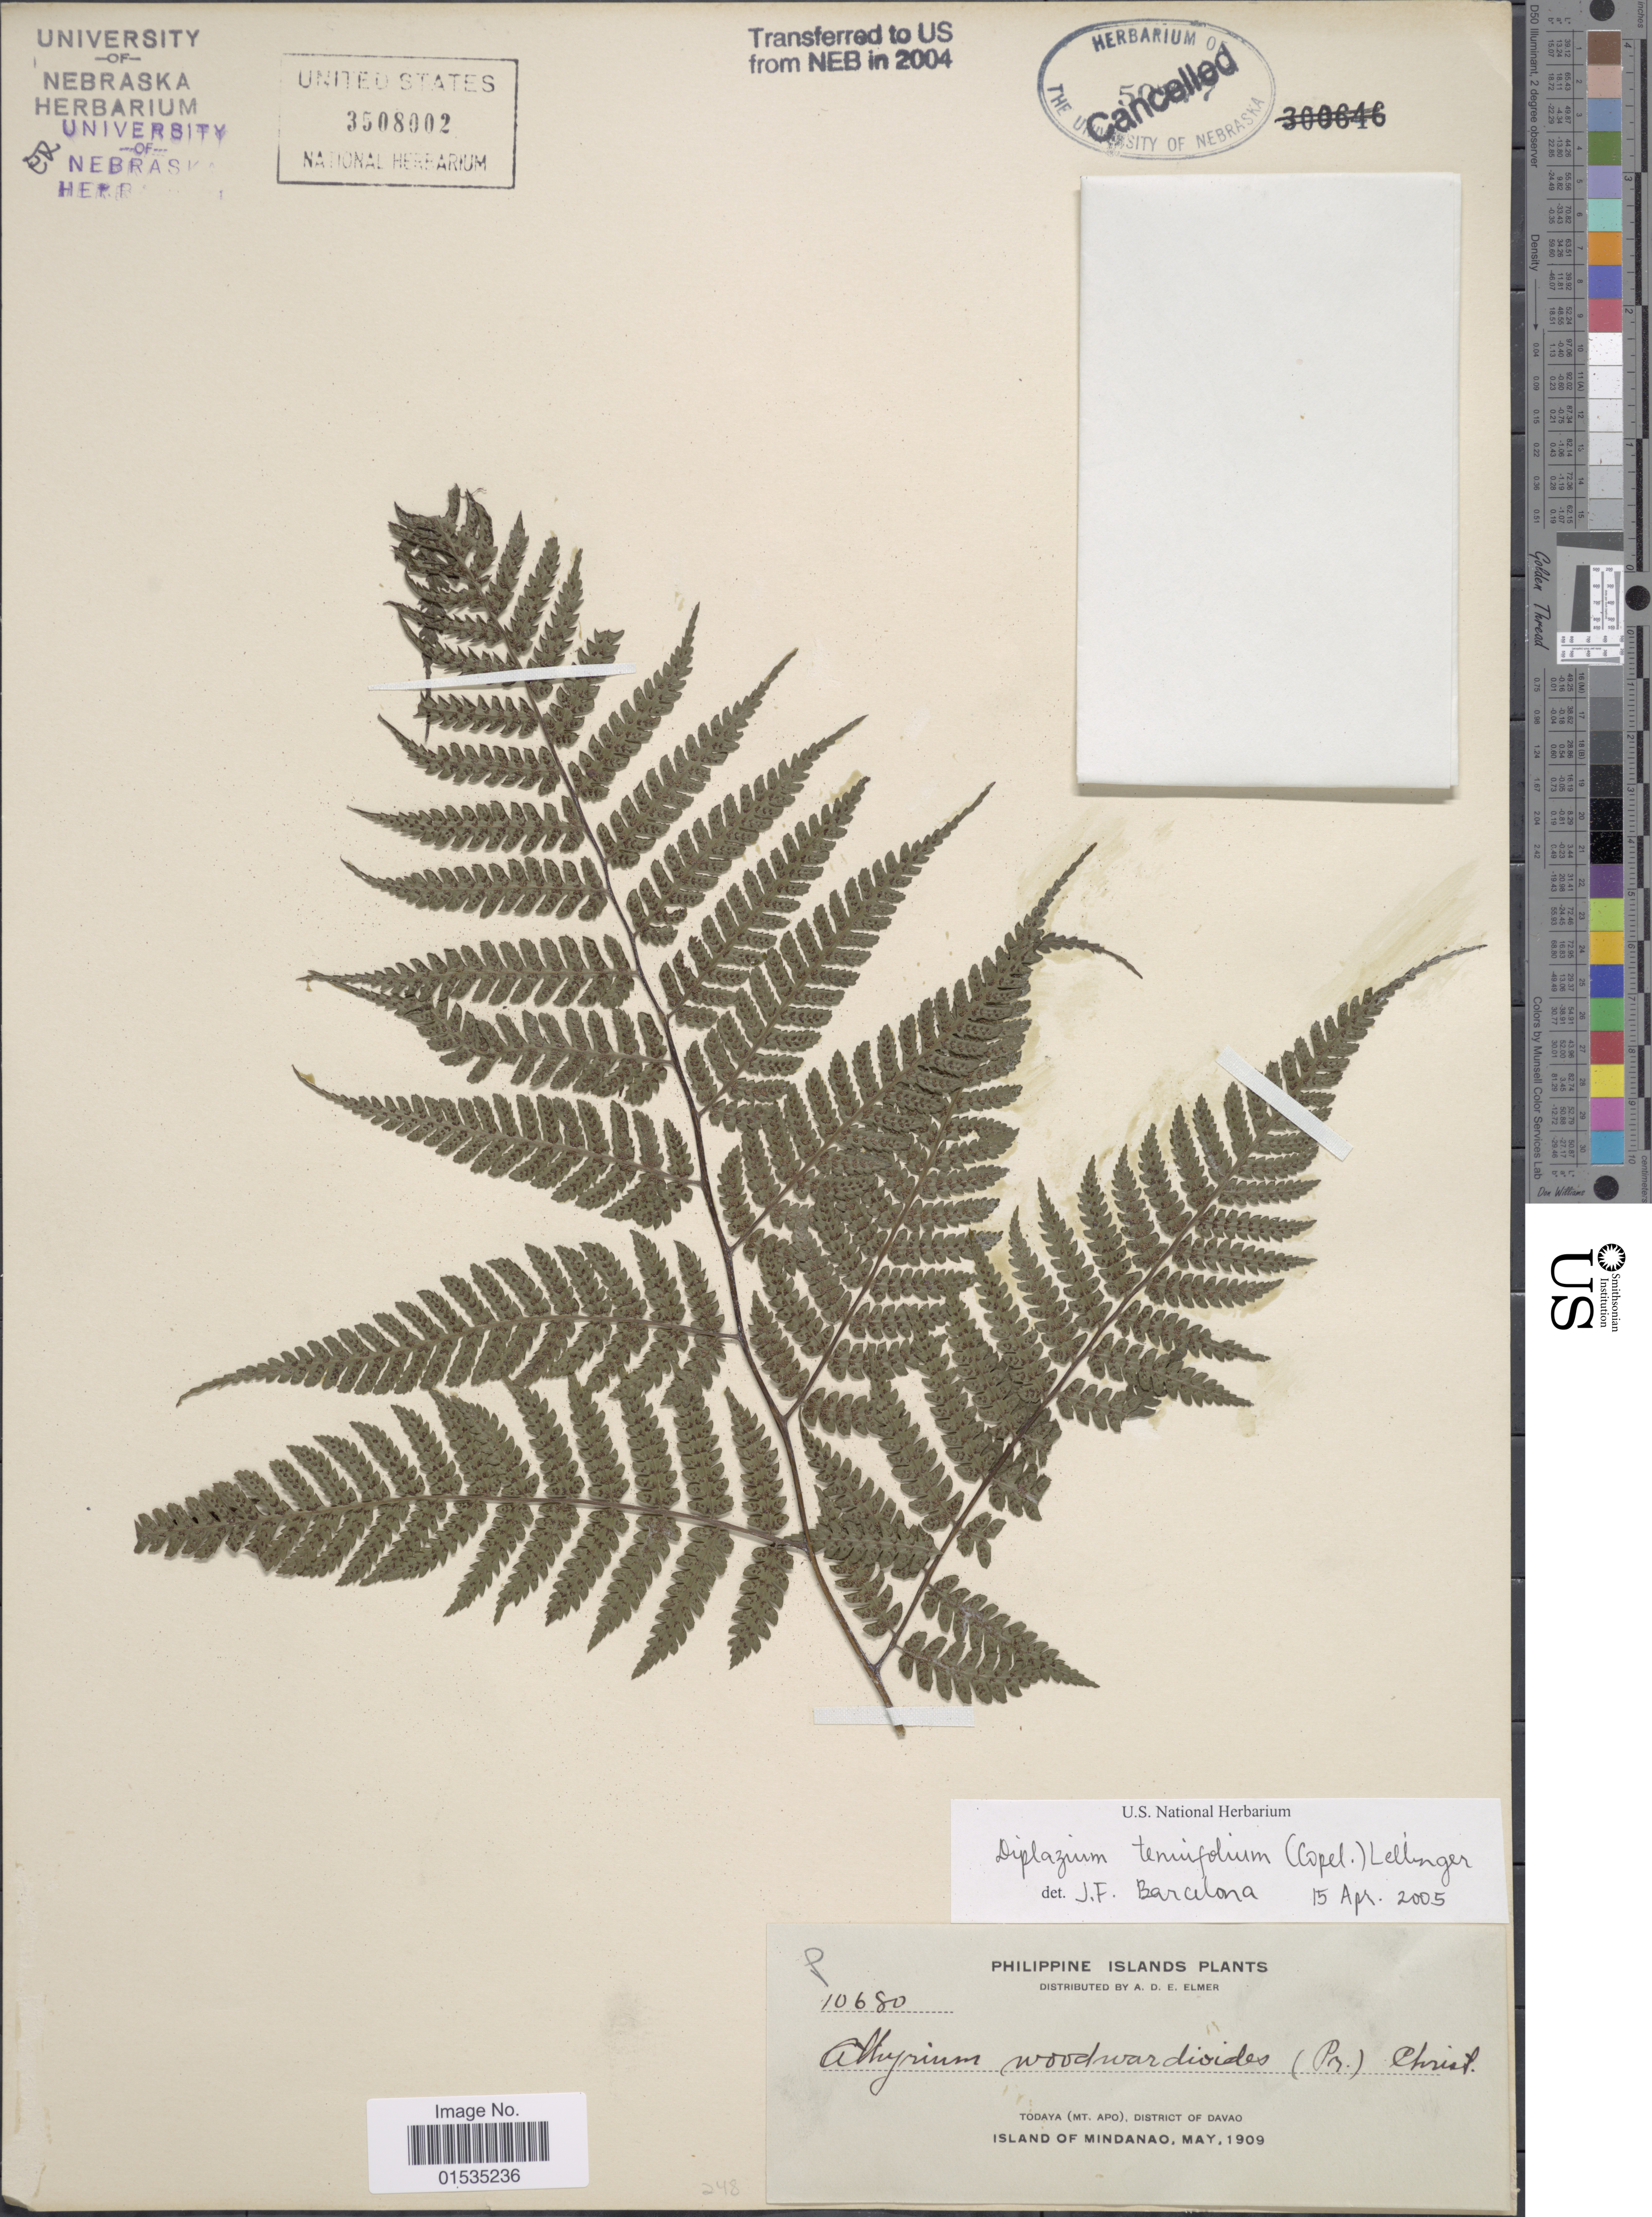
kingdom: Plantae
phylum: Tracheophyta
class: Polypodiopsida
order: Polypodiales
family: Athyriaceae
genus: Diplazium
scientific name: Diplazium tenuifolium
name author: (Copel.) Lellinger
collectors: A. D. E. Elmer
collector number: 10680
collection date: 1909-05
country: Philippines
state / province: Davao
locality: Todaya (Mt. Apo), Island of Minanao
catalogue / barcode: US 3508002